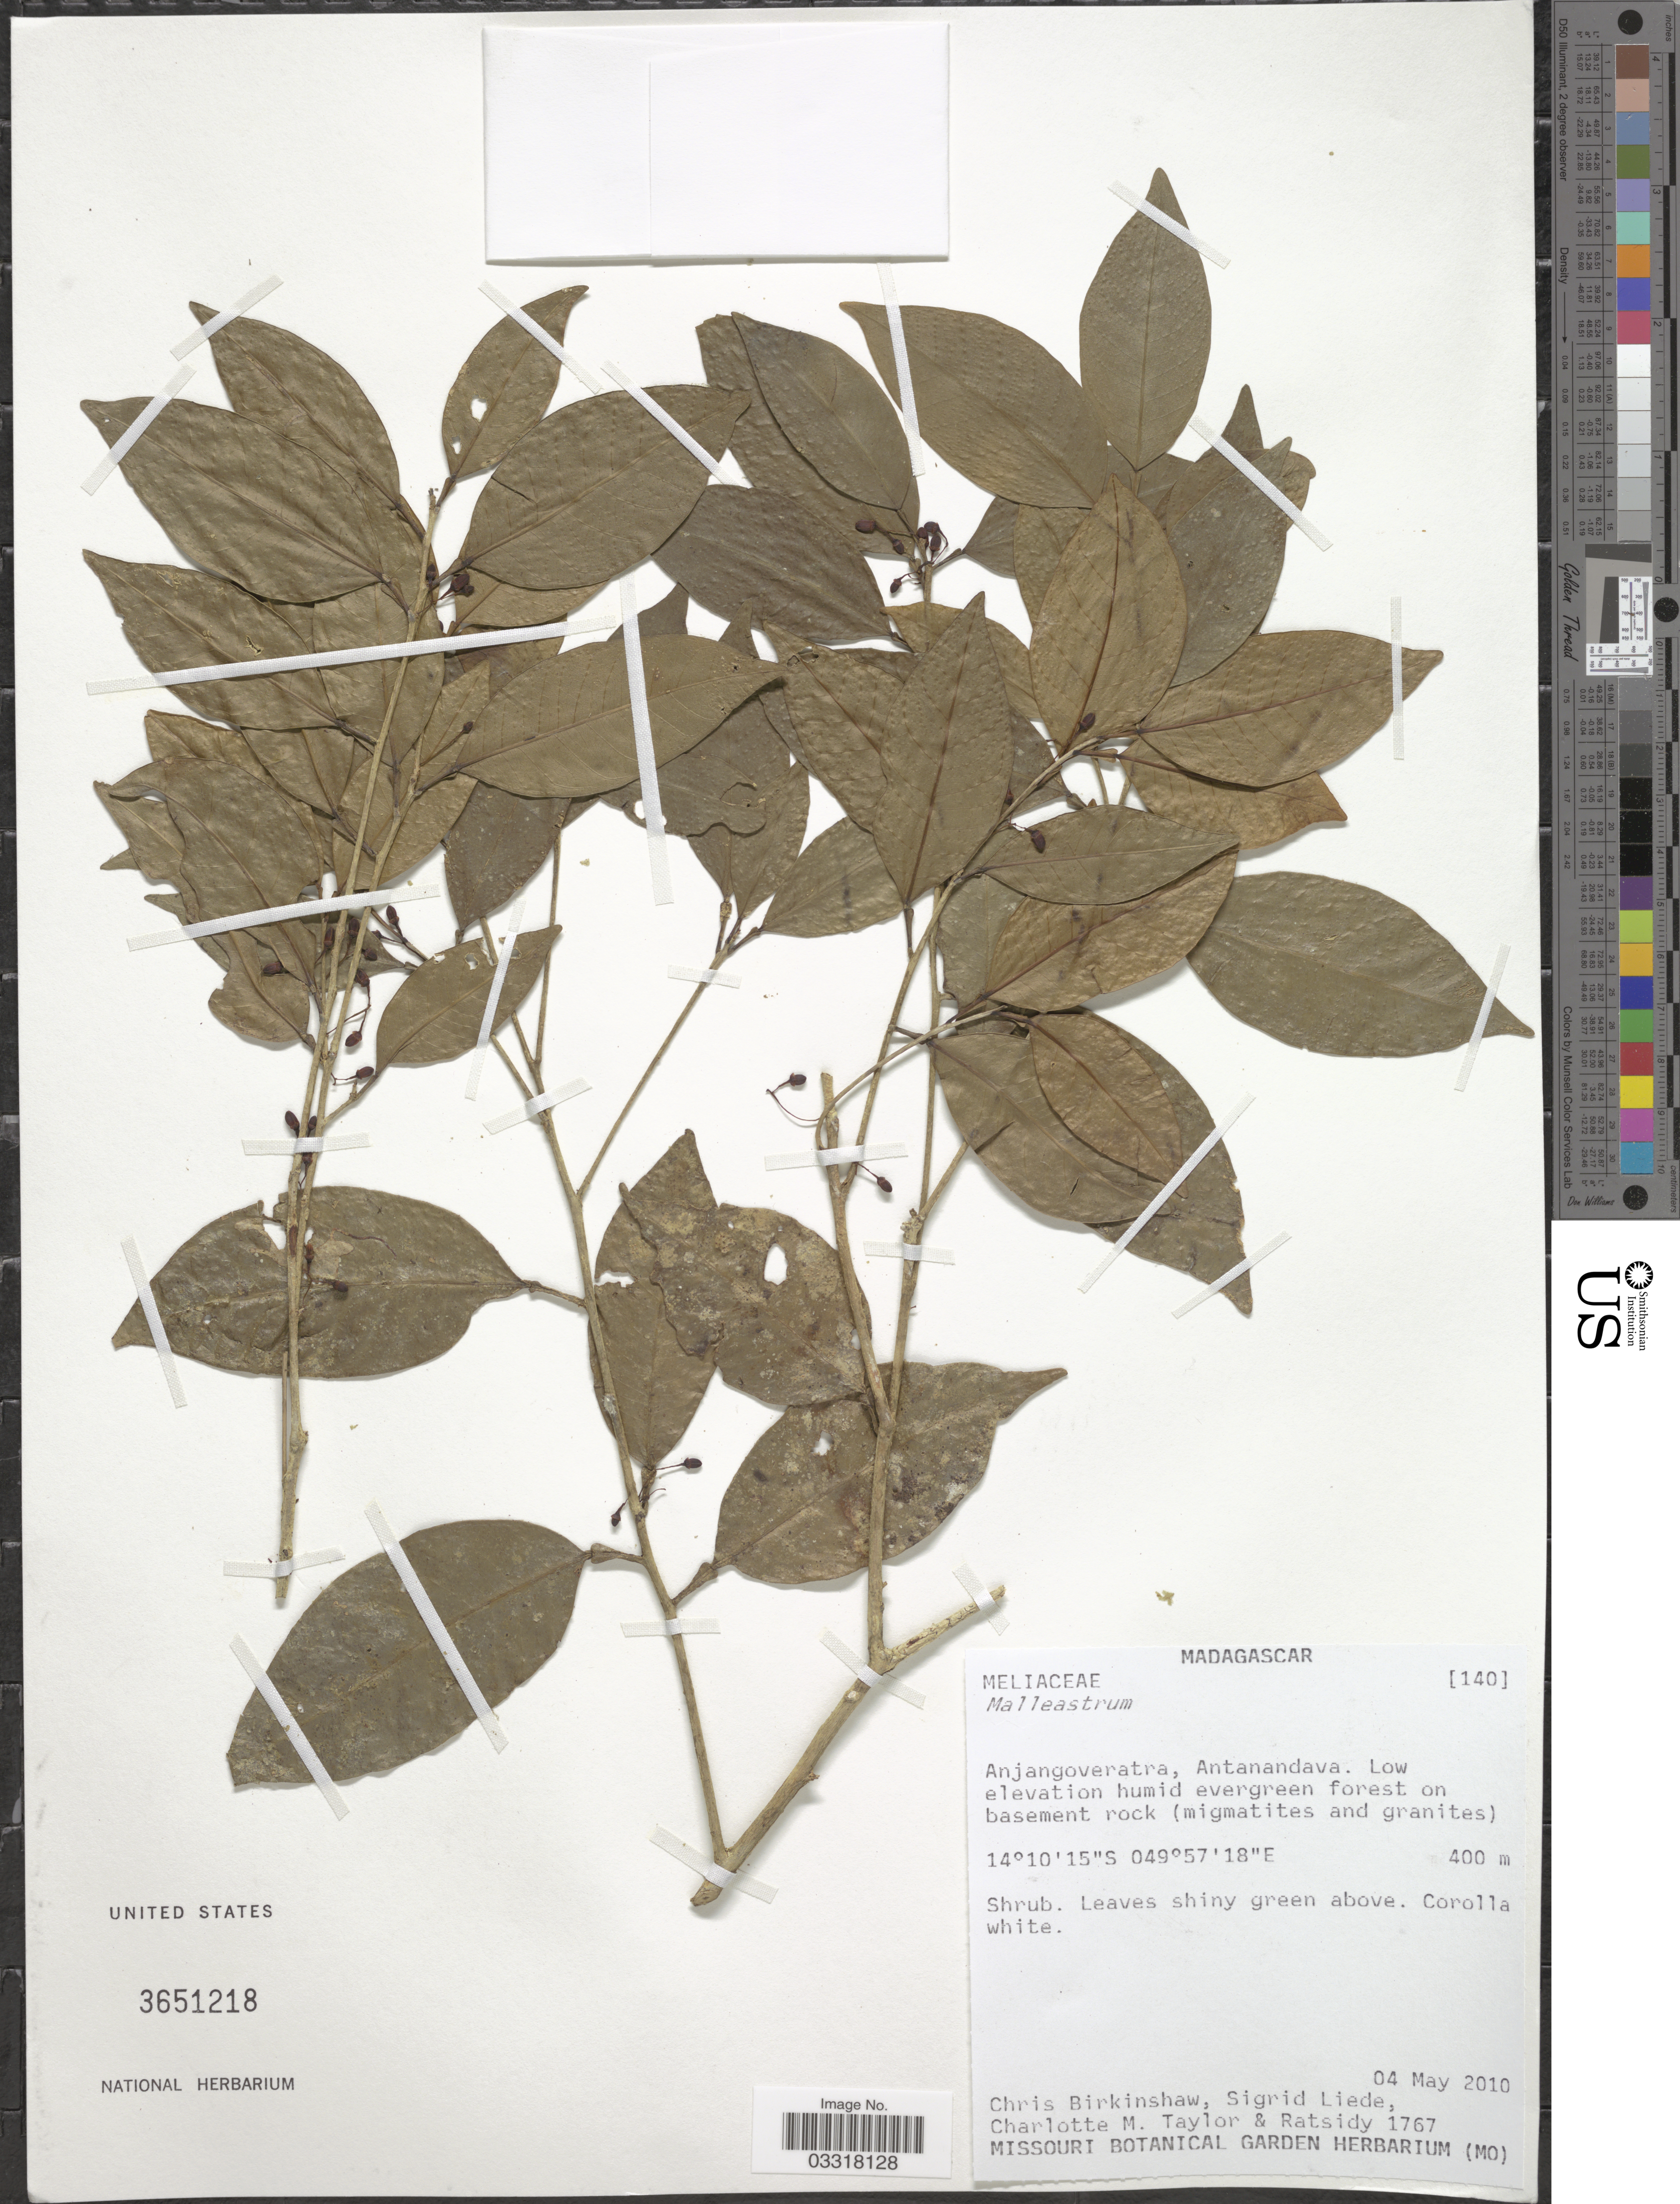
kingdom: Plantae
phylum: Tracheophyta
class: Magnoliopsida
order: Sapindales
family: Meliaceae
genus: Malleastrum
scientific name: Malleastrum sp.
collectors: C. R. Birkinshaw, S. Liede-Schumann, C. M. Taylor & -. Ratsidy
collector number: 1767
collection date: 2010-05-04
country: Madagascar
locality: Anjangoveratra, Antanandava.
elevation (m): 400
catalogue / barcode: US 3651218